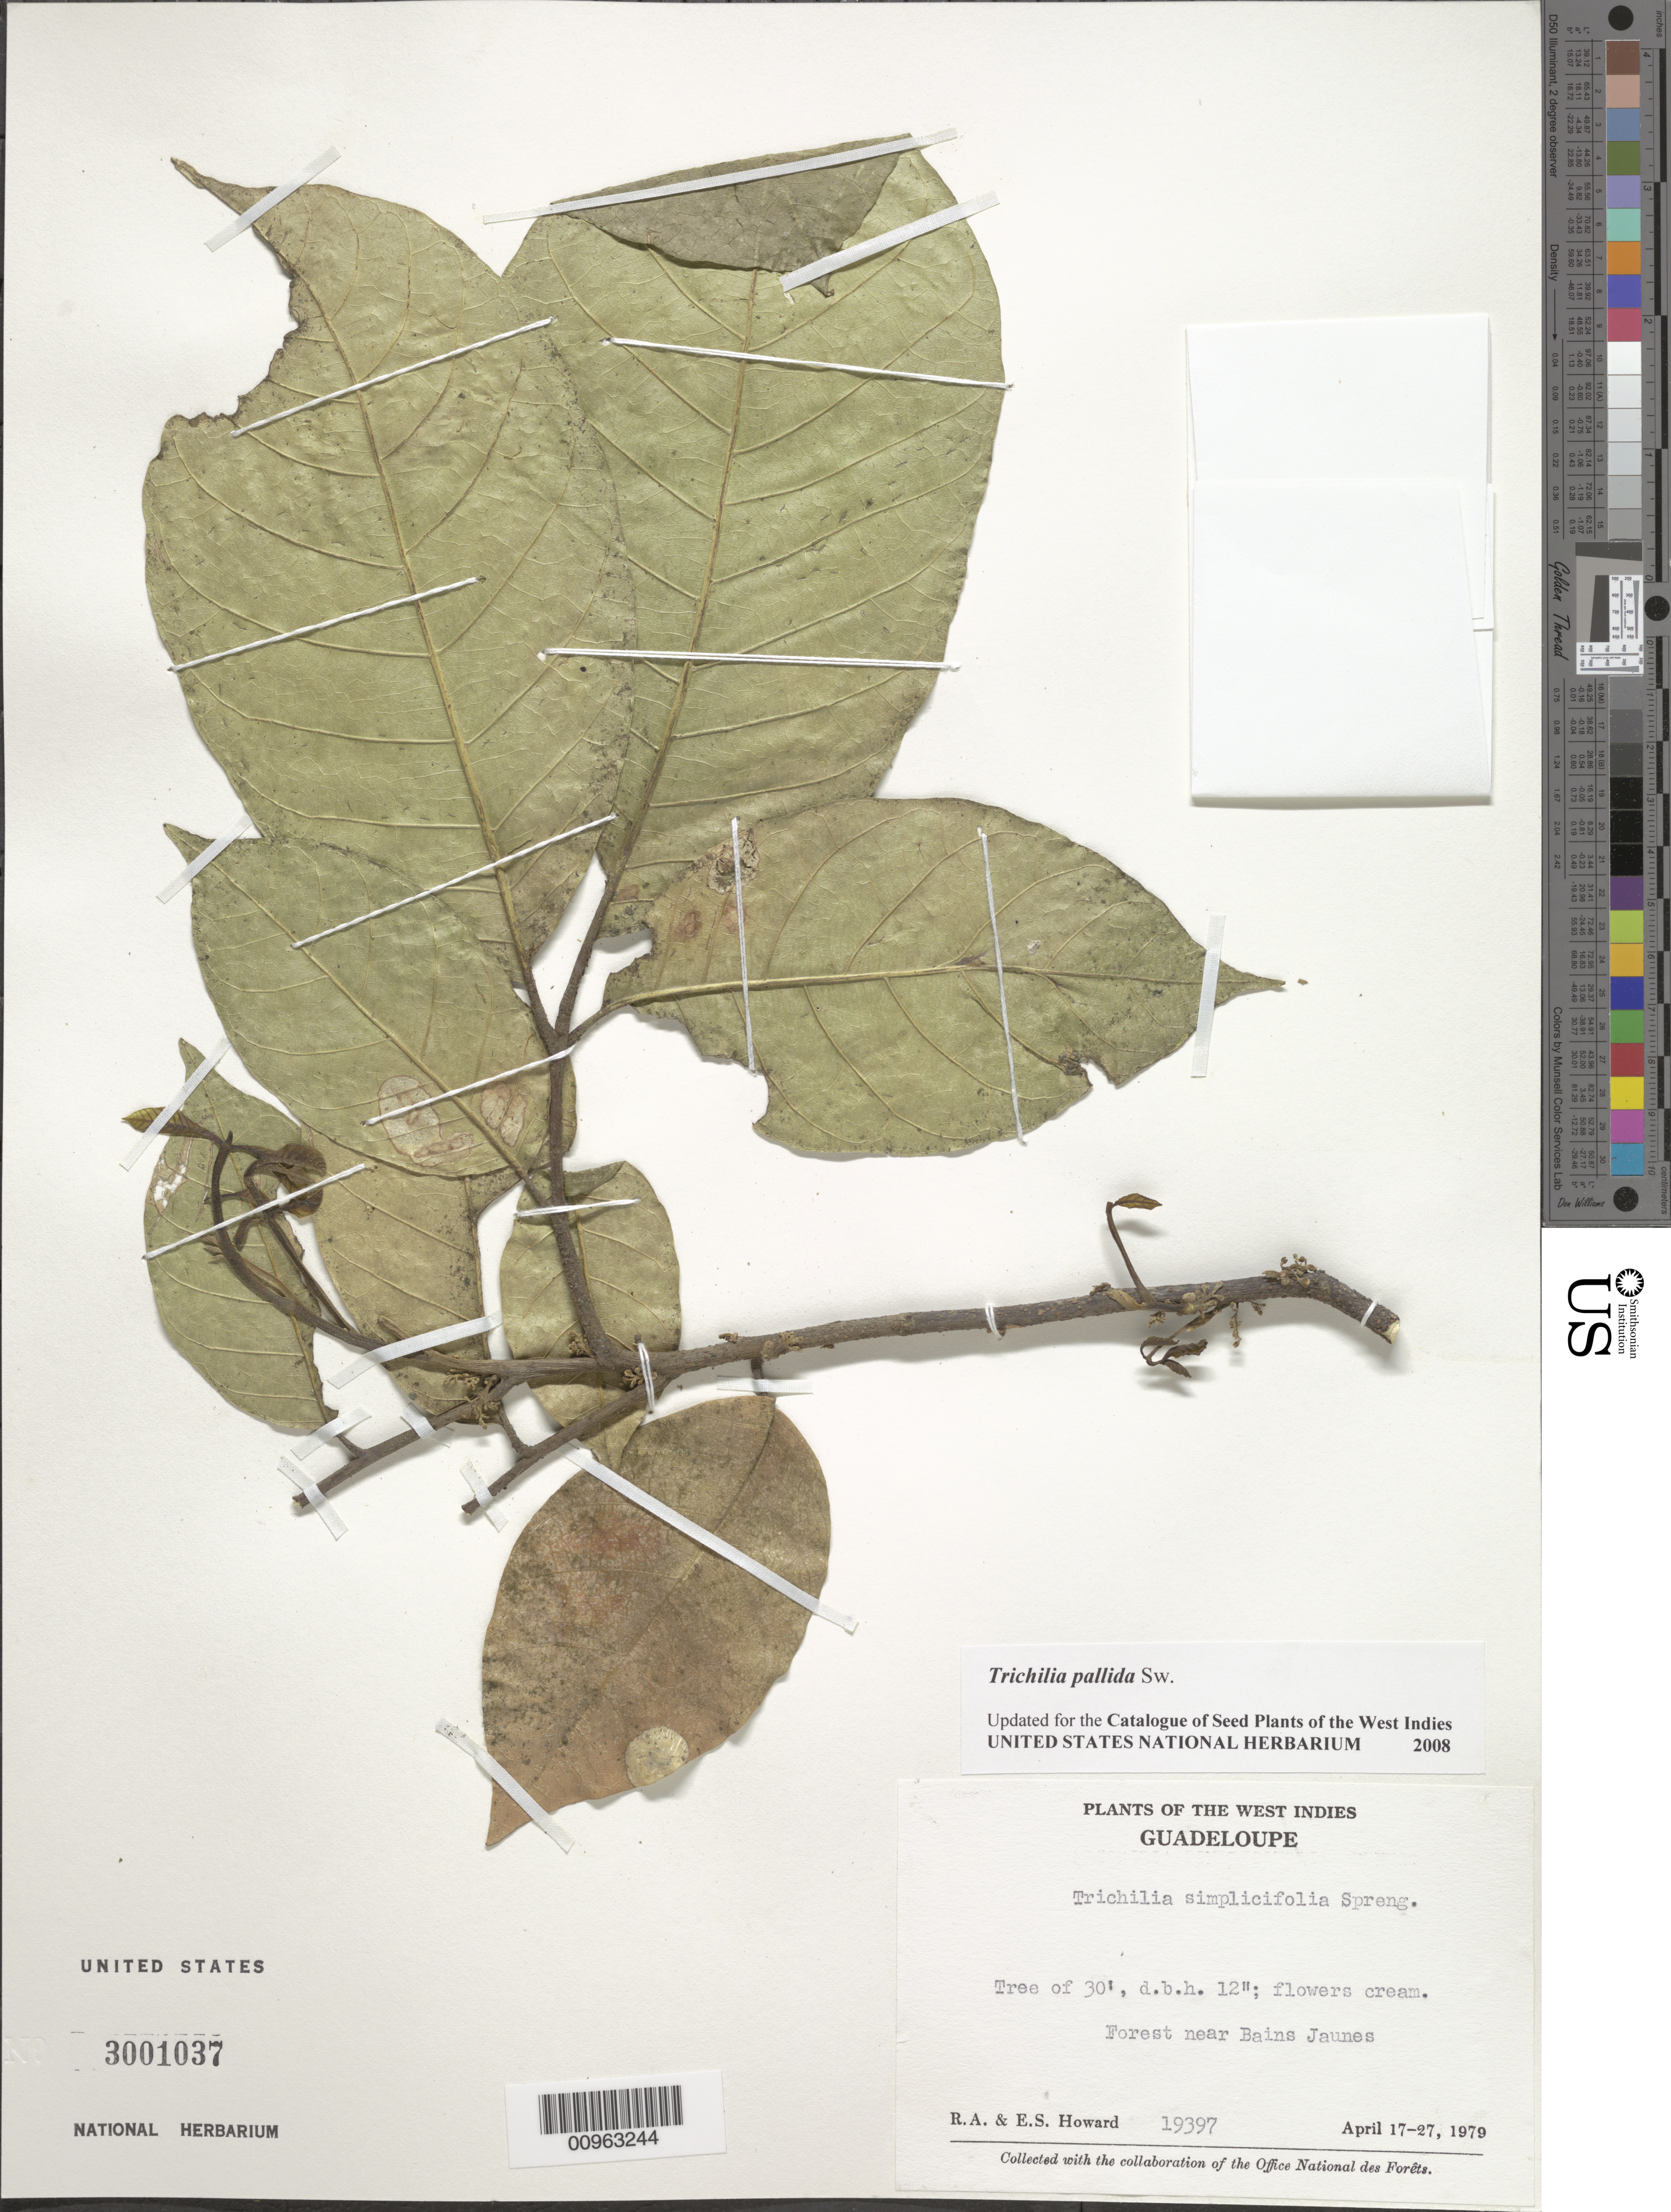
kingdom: Plantae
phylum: Tracheophyta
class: Magnoliopsida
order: Sapindales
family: Meliaceae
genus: Trichilia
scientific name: Trichilia pallida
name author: Sw.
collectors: R. A. Howard & E. S. Howard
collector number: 19397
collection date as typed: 17 Apr 1979 to 27 Apr 1979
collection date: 1979-04-17/1979-04-27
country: Guadeloupe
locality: Bains Jaunes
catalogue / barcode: US 3001037